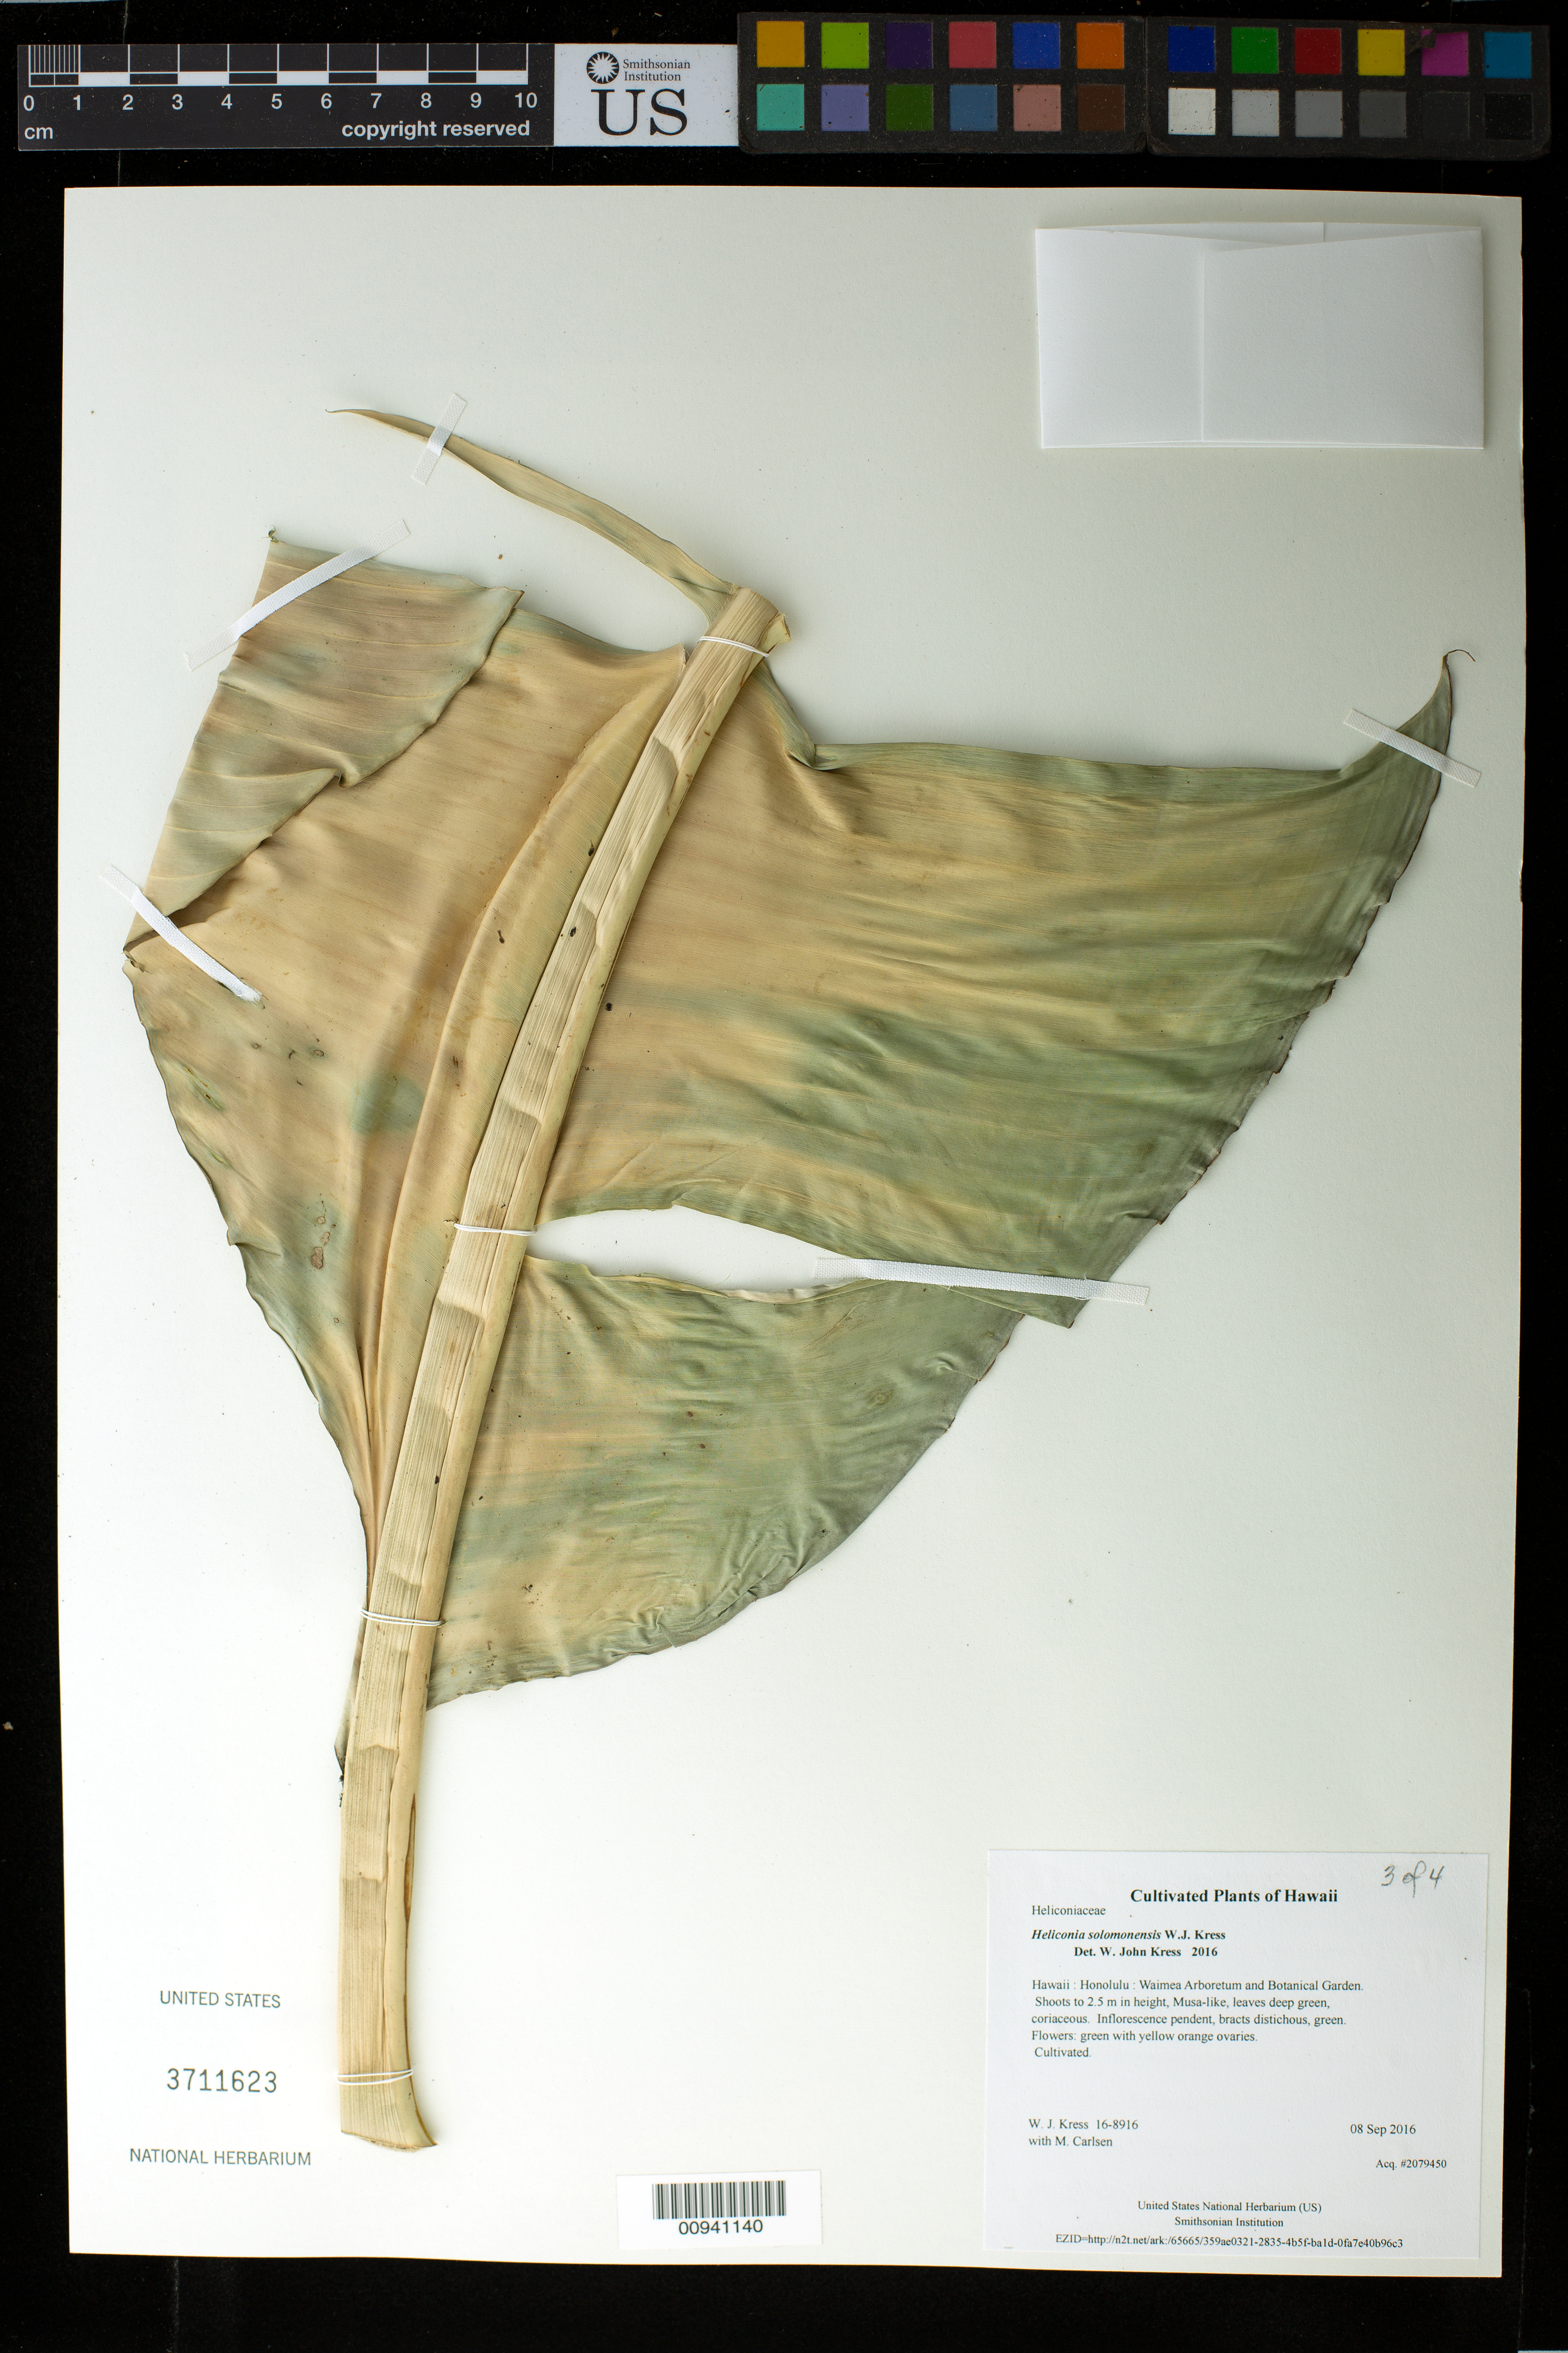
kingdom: Plantae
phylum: Tracheophyta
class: Liliopsida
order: Zingiberales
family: Heliconiaceae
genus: Heliconia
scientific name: Heliconia solomonensis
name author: W.J. Kress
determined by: Kress, W. J., (US), Smithsonian Institution - National Museum of Natural History (UNITED STATES)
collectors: W. J. Kress & M. M. Carlsen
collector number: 16-8916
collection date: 2016-09-08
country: United States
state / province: Hawaii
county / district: Honolulu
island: Oahu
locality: Waimea Arboretum and Botanical Garden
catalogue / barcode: US 3711623